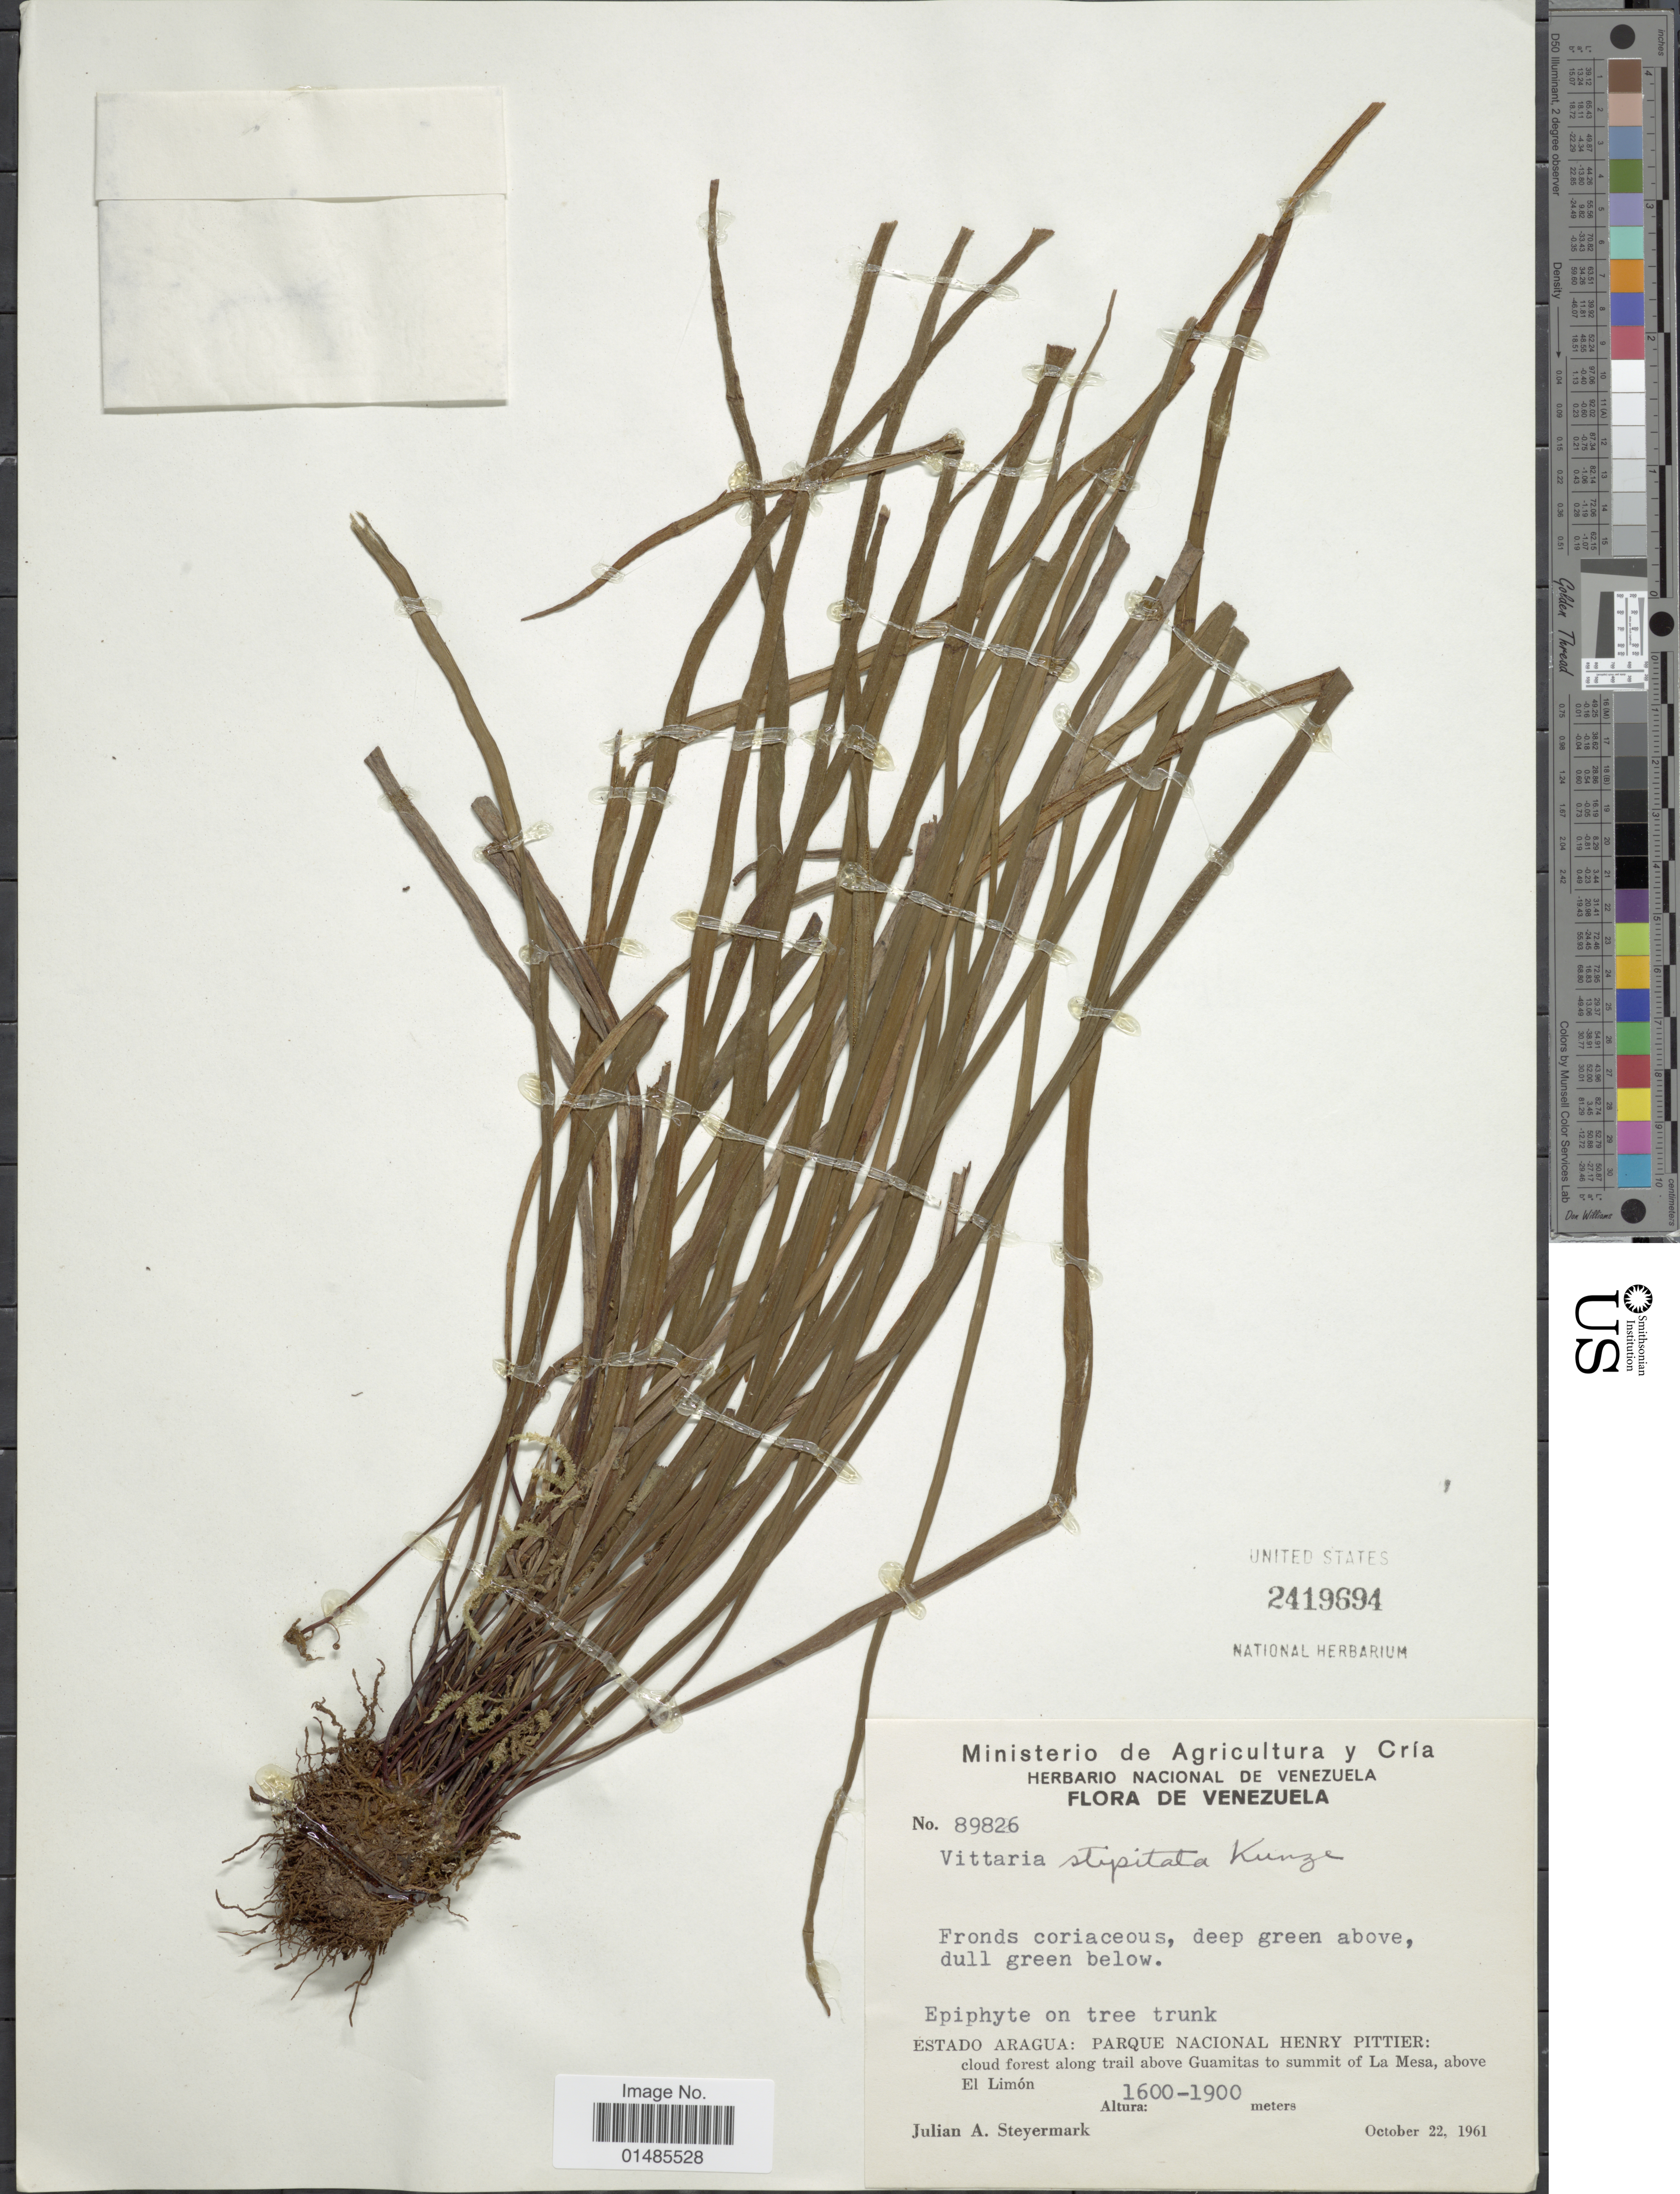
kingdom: Plantae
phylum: Tracheophyta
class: Polypodiopsida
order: Polypodiales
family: Pteridaceae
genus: Radiovittaria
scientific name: Radiovittaria stipitata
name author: (Kunze) E.H. Crane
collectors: J. Steyermark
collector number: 89826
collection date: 1961-10-22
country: Venezuela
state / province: Aragua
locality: Parque Nacional Henry Pittier: cloud forest along trail above Guamitas to summit of La Mesa, above El Limón.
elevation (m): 1600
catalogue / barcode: US 2419694